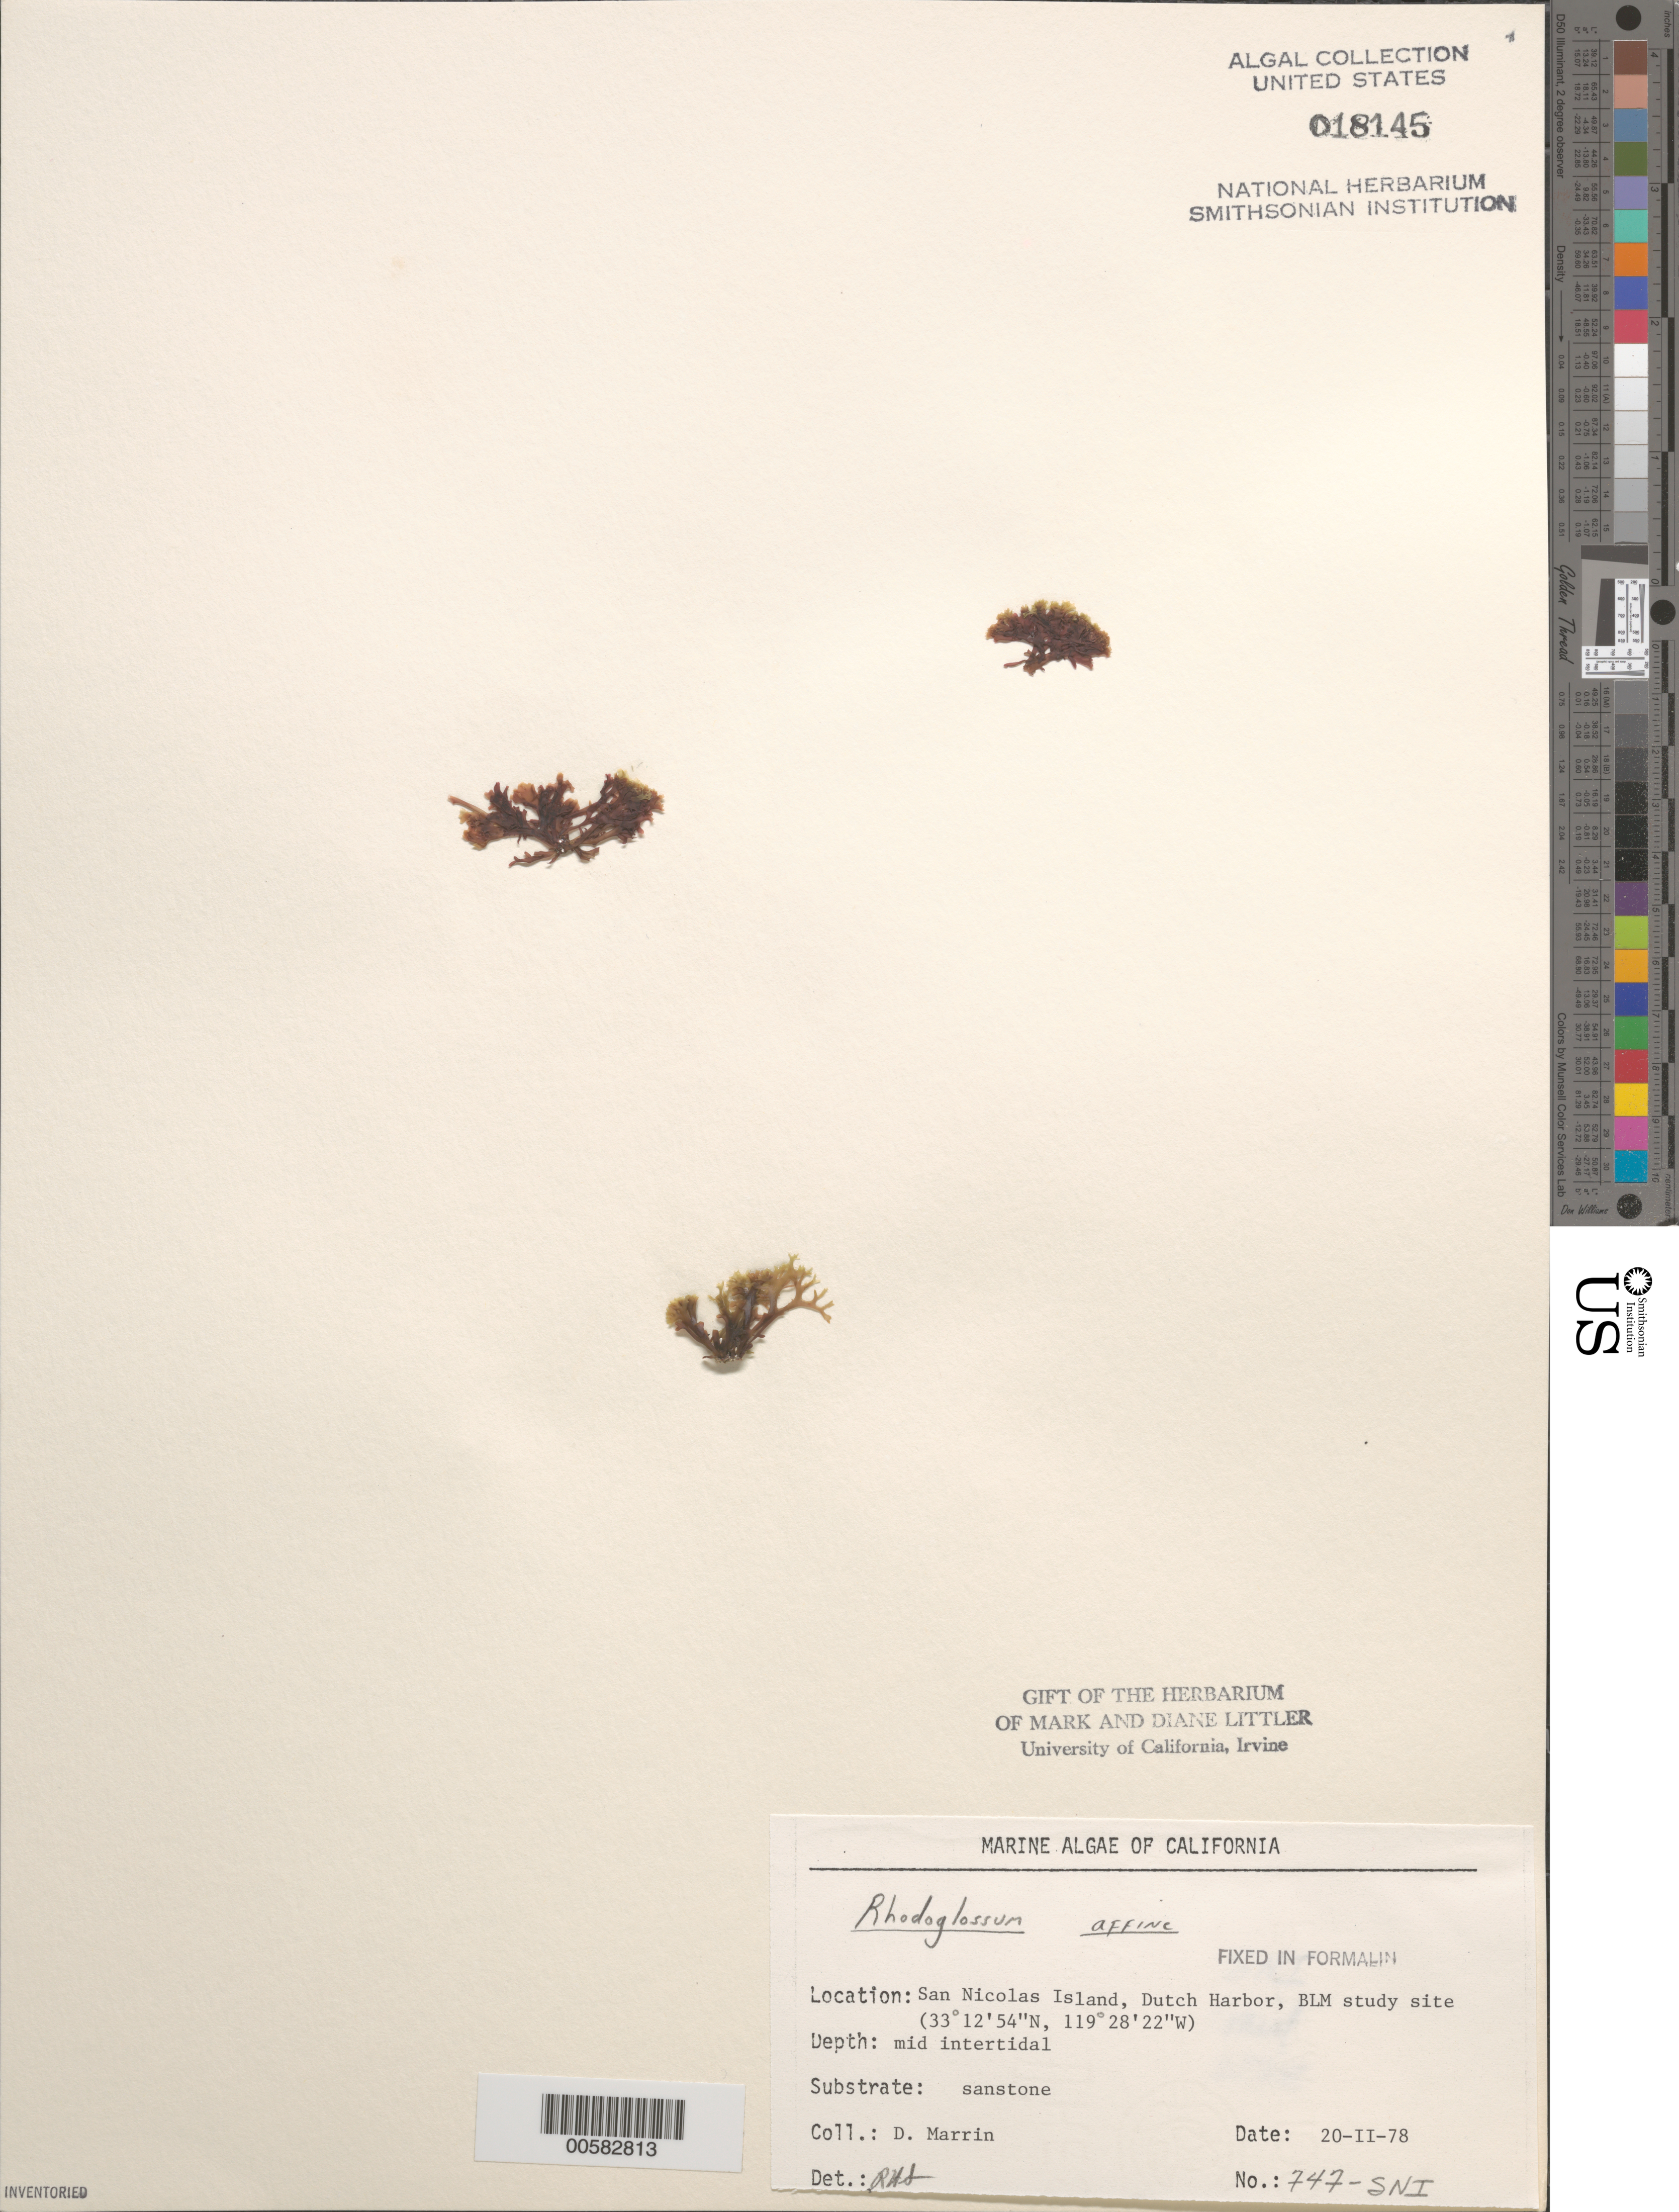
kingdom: Plantae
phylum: Rhodophyta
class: Florideophyceae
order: Gigartinales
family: Gigartinaceae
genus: Mazzaella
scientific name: Mazzaella affinis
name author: (Harvey) Fredericq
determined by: Algae name updating Project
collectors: D. Marrin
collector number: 747-SNI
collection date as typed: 20 Feb 1978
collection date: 1978-02-20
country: United States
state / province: California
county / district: Ventura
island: San Nicolas Island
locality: Dutch Harbor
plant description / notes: BLM-SOCALBIGHT Rocky Intertidal Survey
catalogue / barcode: US 18145